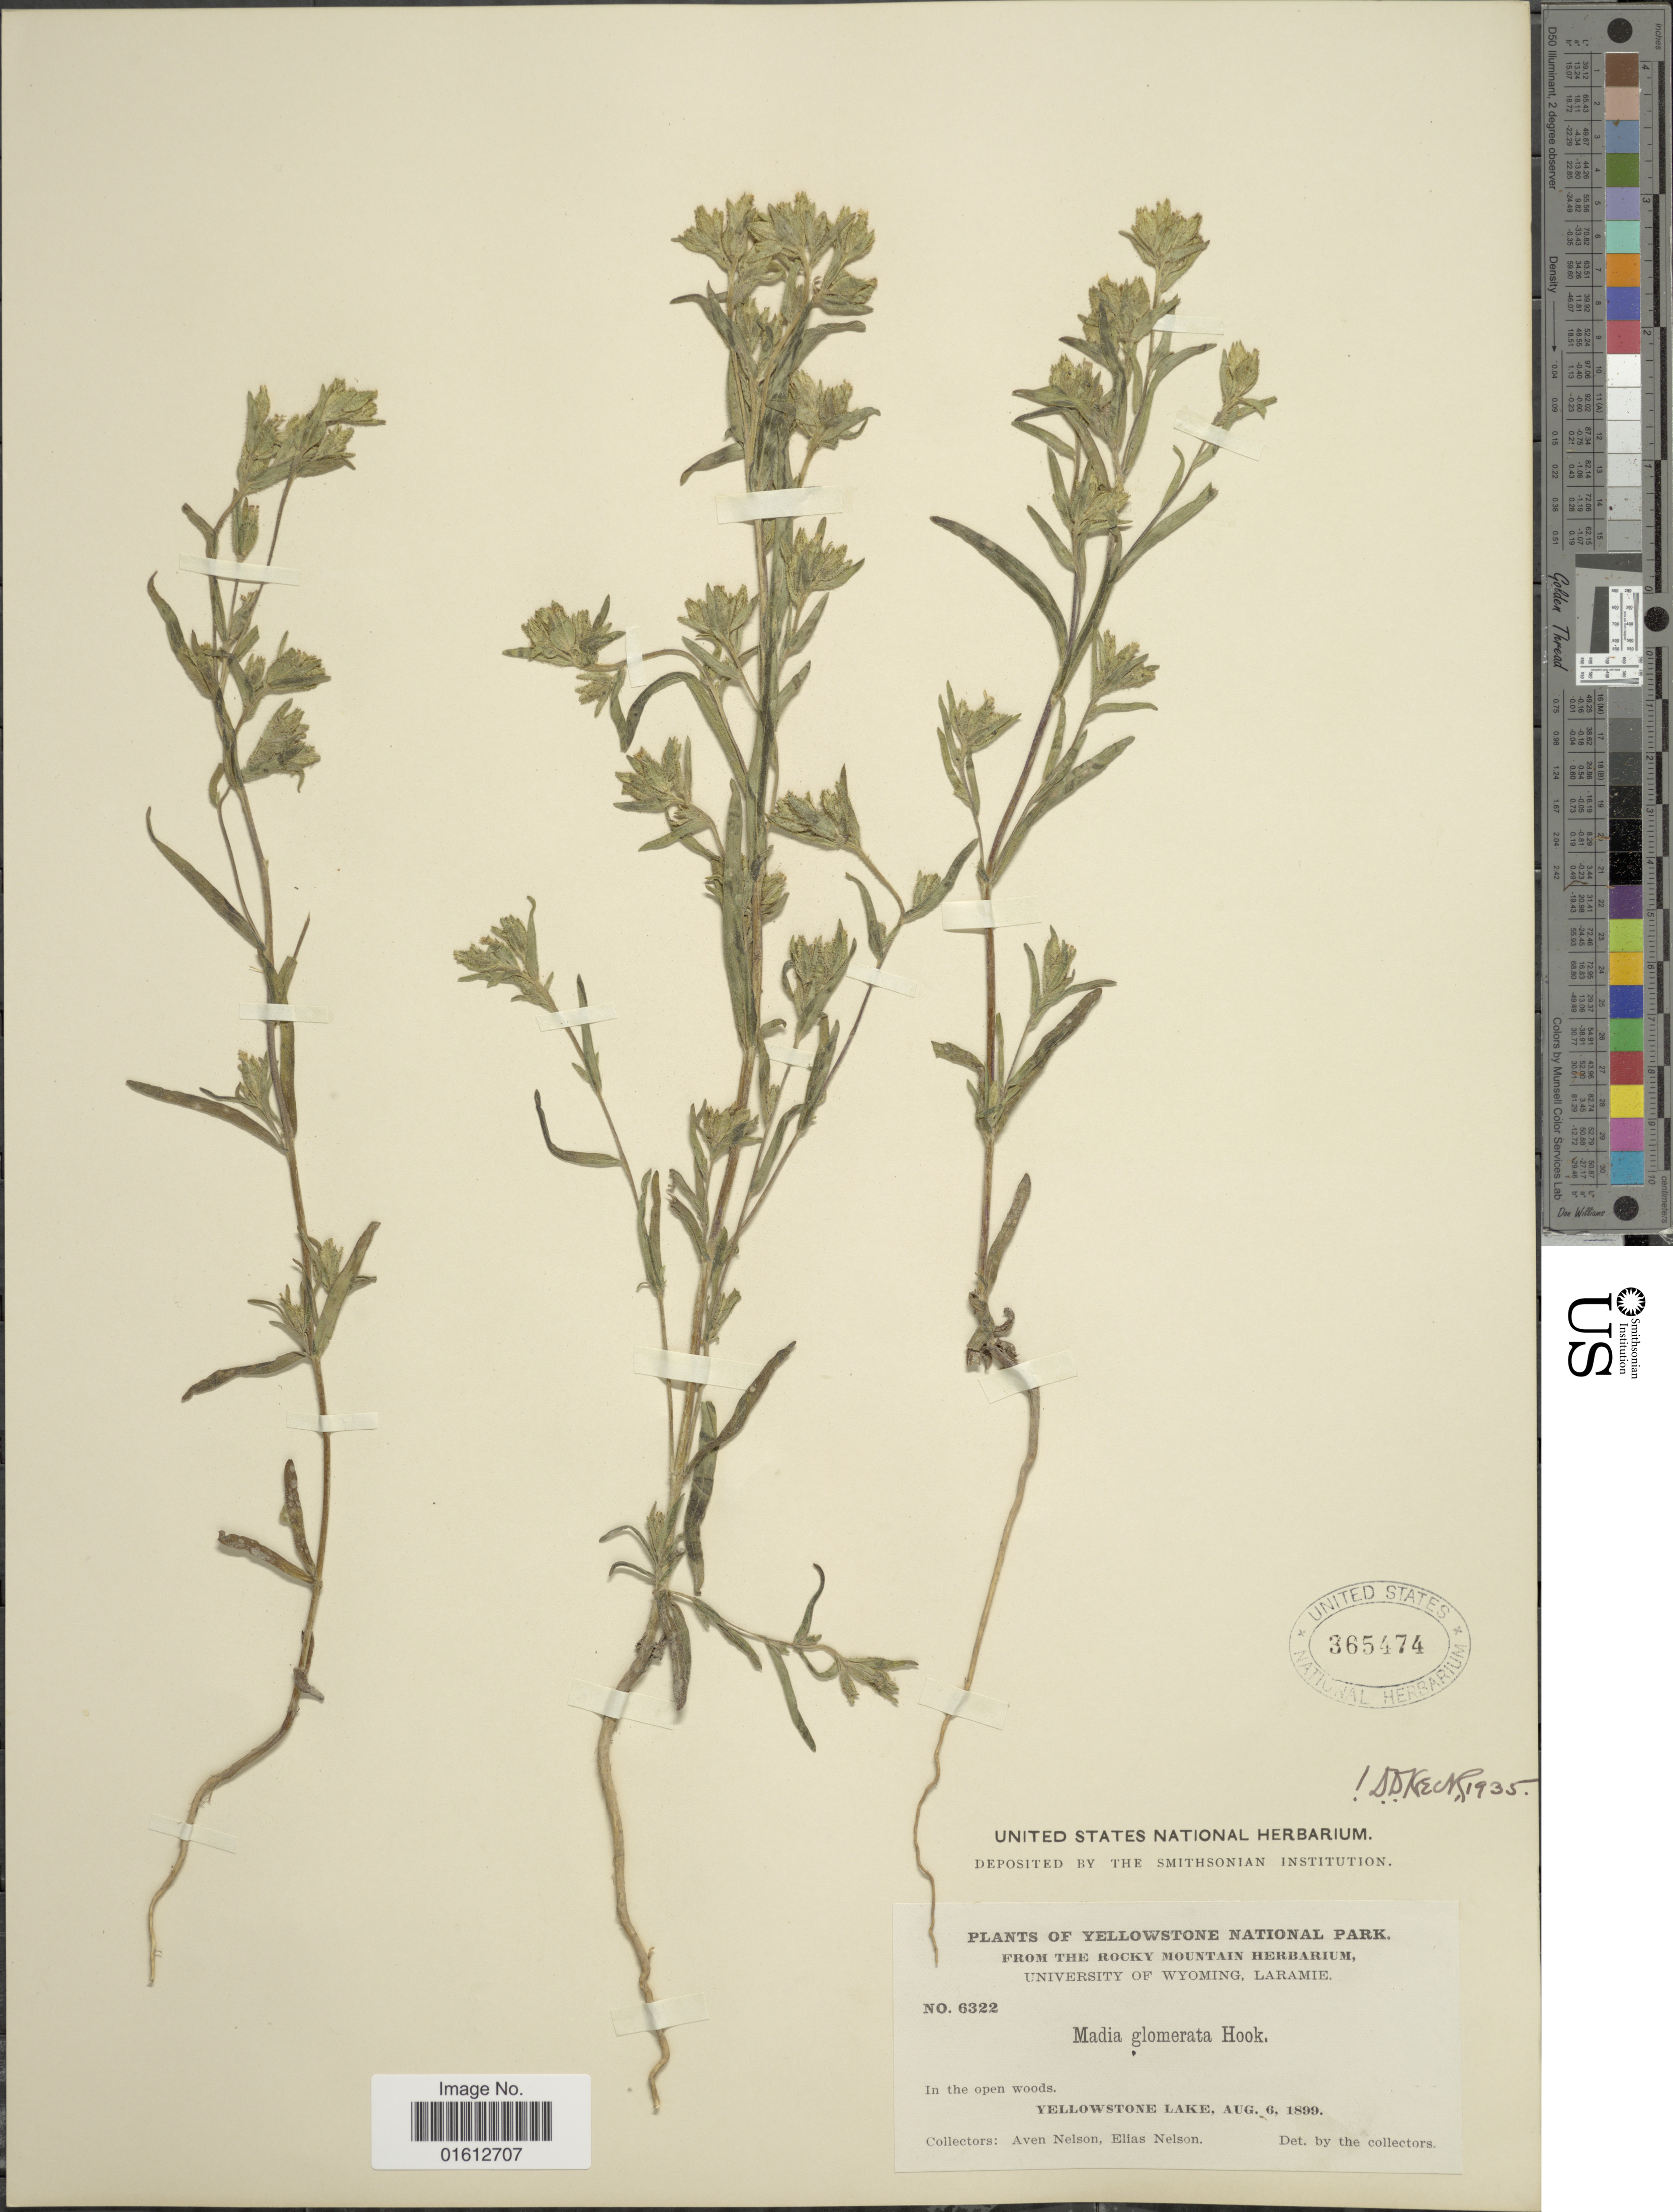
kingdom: Plantae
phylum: Tracheophyta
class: Magnoliopsida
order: Asterales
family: Asteraceae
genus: Madia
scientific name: Madia glomerata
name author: Hook.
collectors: A. Nelson & E. Nelson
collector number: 6322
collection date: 1899-08-06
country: United States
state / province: Wyoming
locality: Yellowstone National Park. In the open woods, Yellowstone Lake.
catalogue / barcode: US 365474